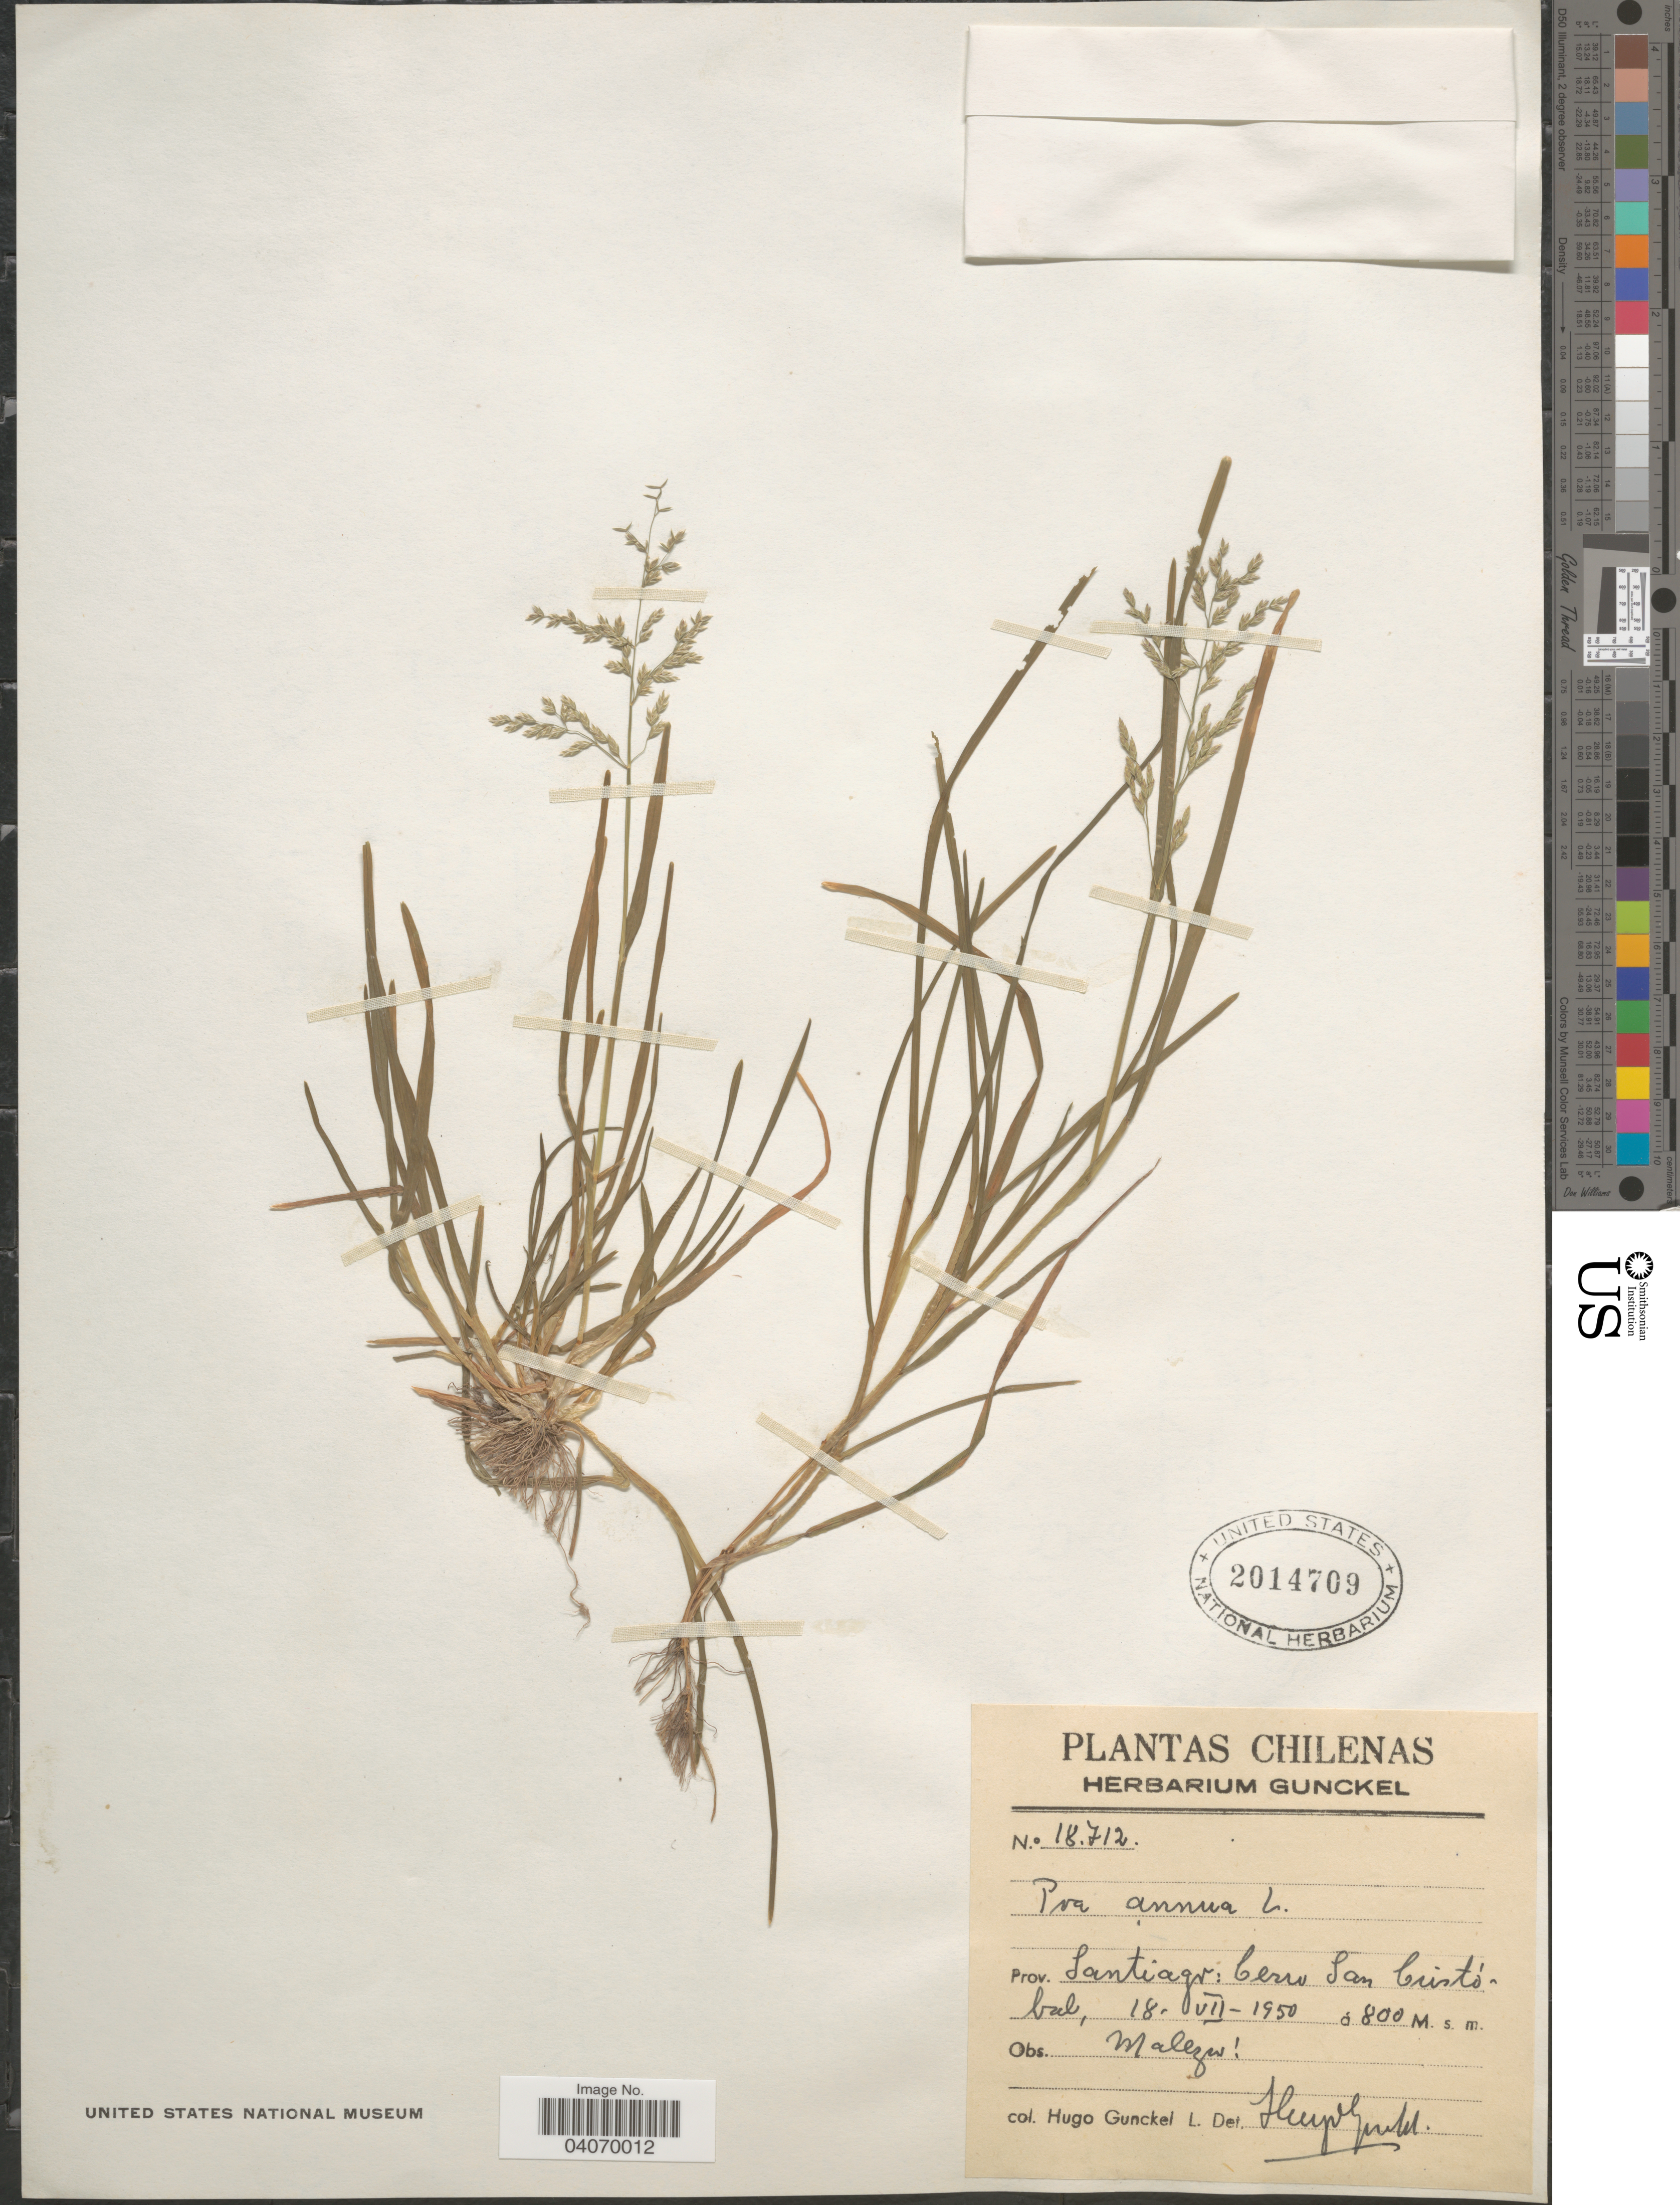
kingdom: Plantae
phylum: Tracheophyta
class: Liliopsida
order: Poales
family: Poaceae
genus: Poa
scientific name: Poa annua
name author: L.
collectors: H. Gunckel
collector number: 18712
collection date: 1950-07-18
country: Chile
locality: Prov. Santiago: Cerro San Cristóbal.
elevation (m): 800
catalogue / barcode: US 2014709